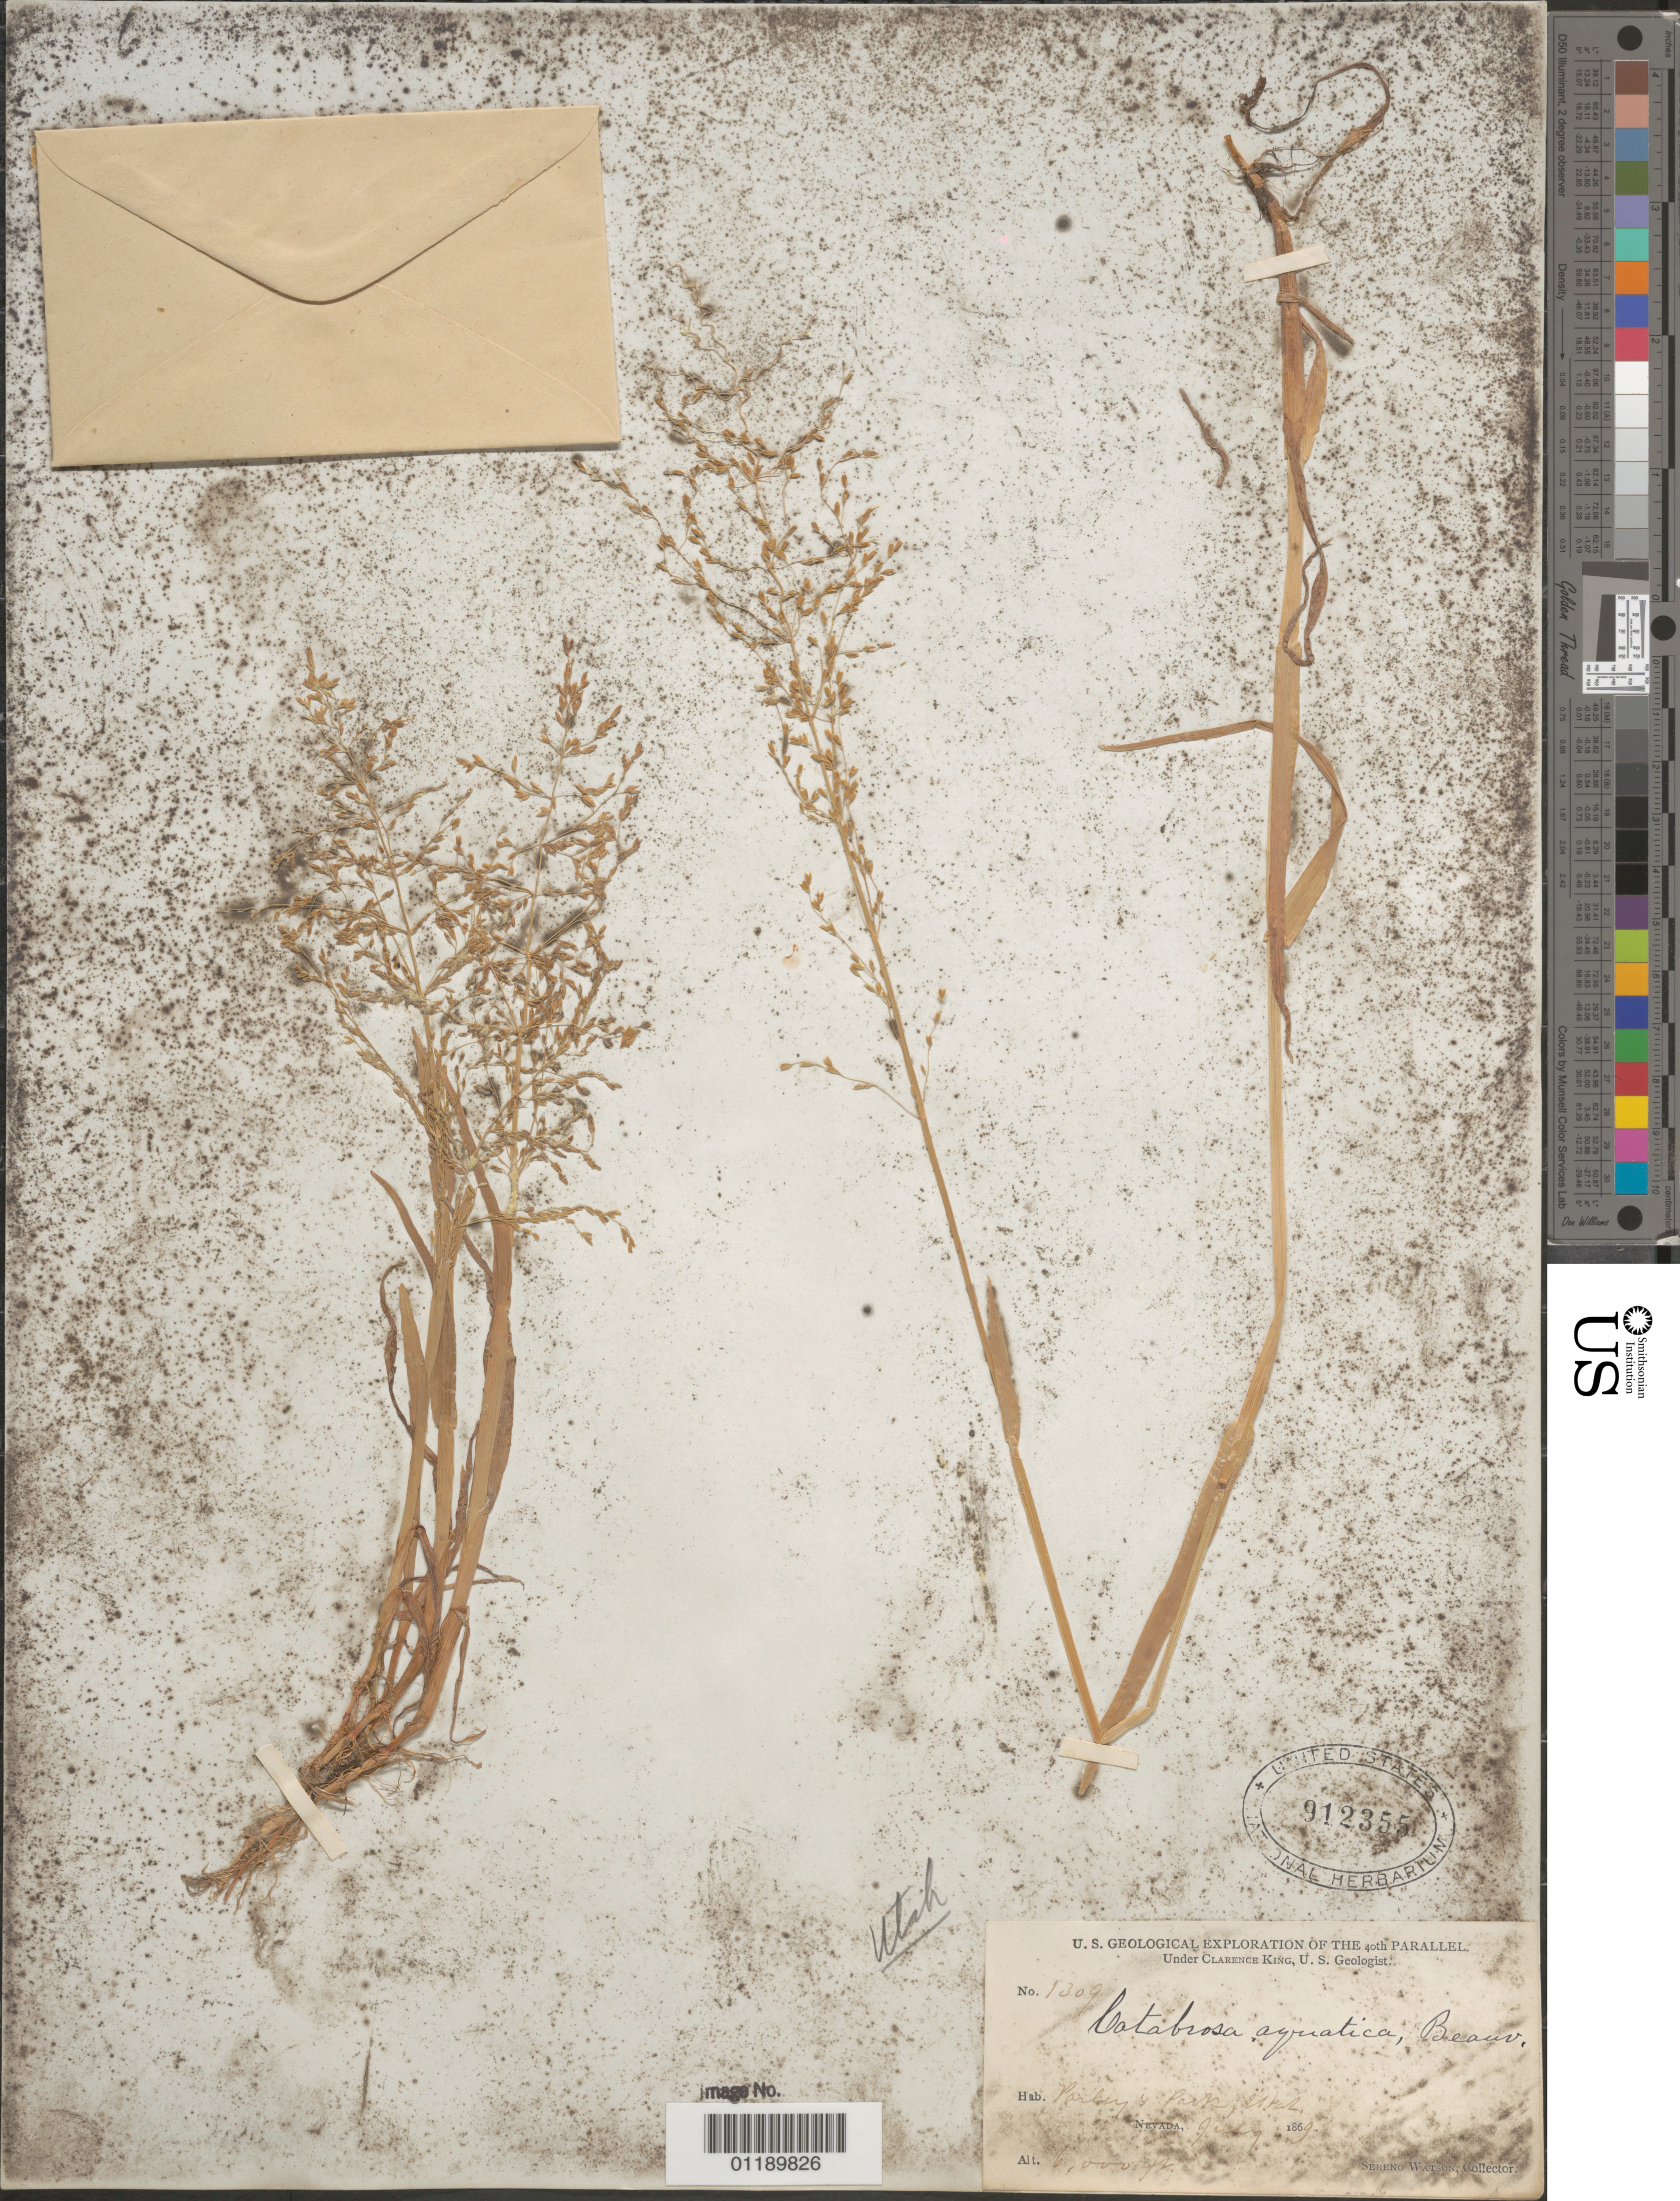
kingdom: Plantae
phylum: Tracheophyta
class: Liliopsida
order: Poales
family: Poaceae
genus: Catabrosa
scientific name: Catabrosa aquatica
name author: (L.) P. Beauv.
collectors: S. Watson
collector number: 1309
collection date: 1869-07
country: United States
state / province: Utah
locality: Parley's Park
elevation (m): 1829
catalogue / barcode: US 912355